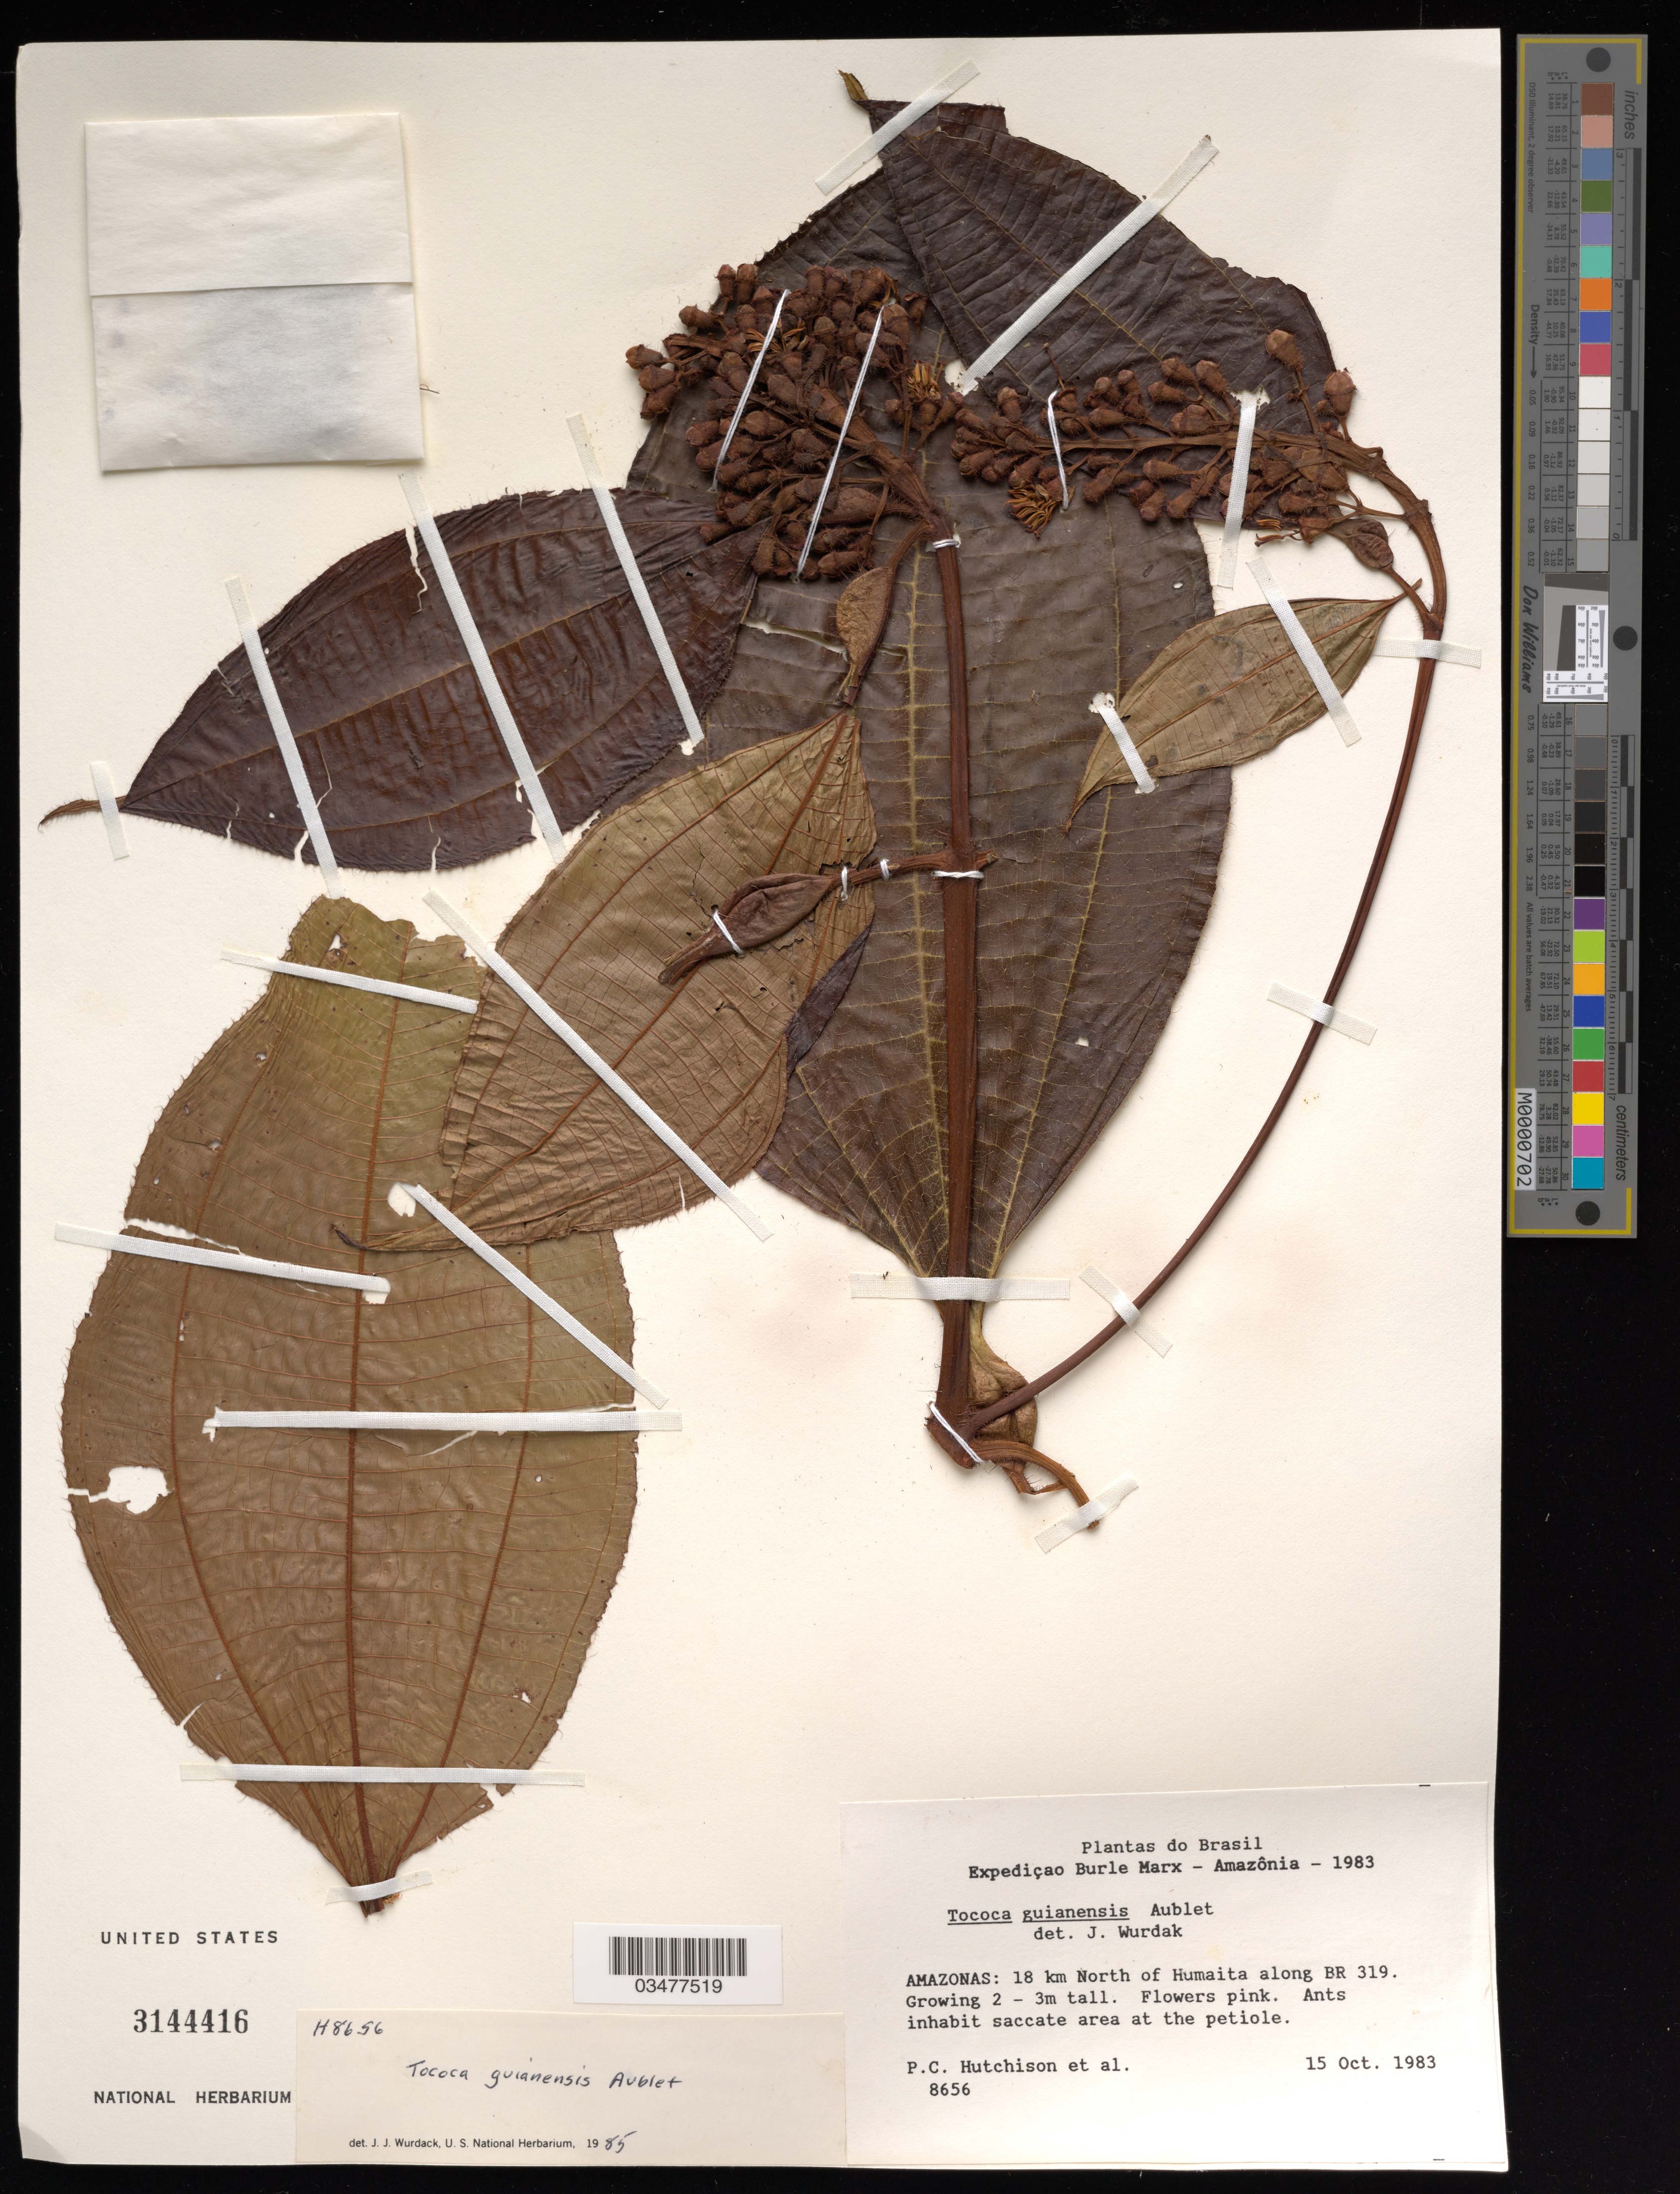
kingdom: Plantae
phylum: Tracheophyta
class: Magnoliopsida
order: Myrtales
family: Melastomataceae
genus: Tococa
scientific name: Tococa guianensis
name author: Aubl.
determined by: Wurdack, John J., (US), US (UNITED STATES)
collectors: P. C. Hutchison & et al.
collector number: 8656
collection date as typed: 22 Oct 1983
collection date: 1983-10-15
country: Brazil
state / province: Amazonas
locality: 18 km N of Humaita along BR 319.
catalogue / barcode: US 3144416